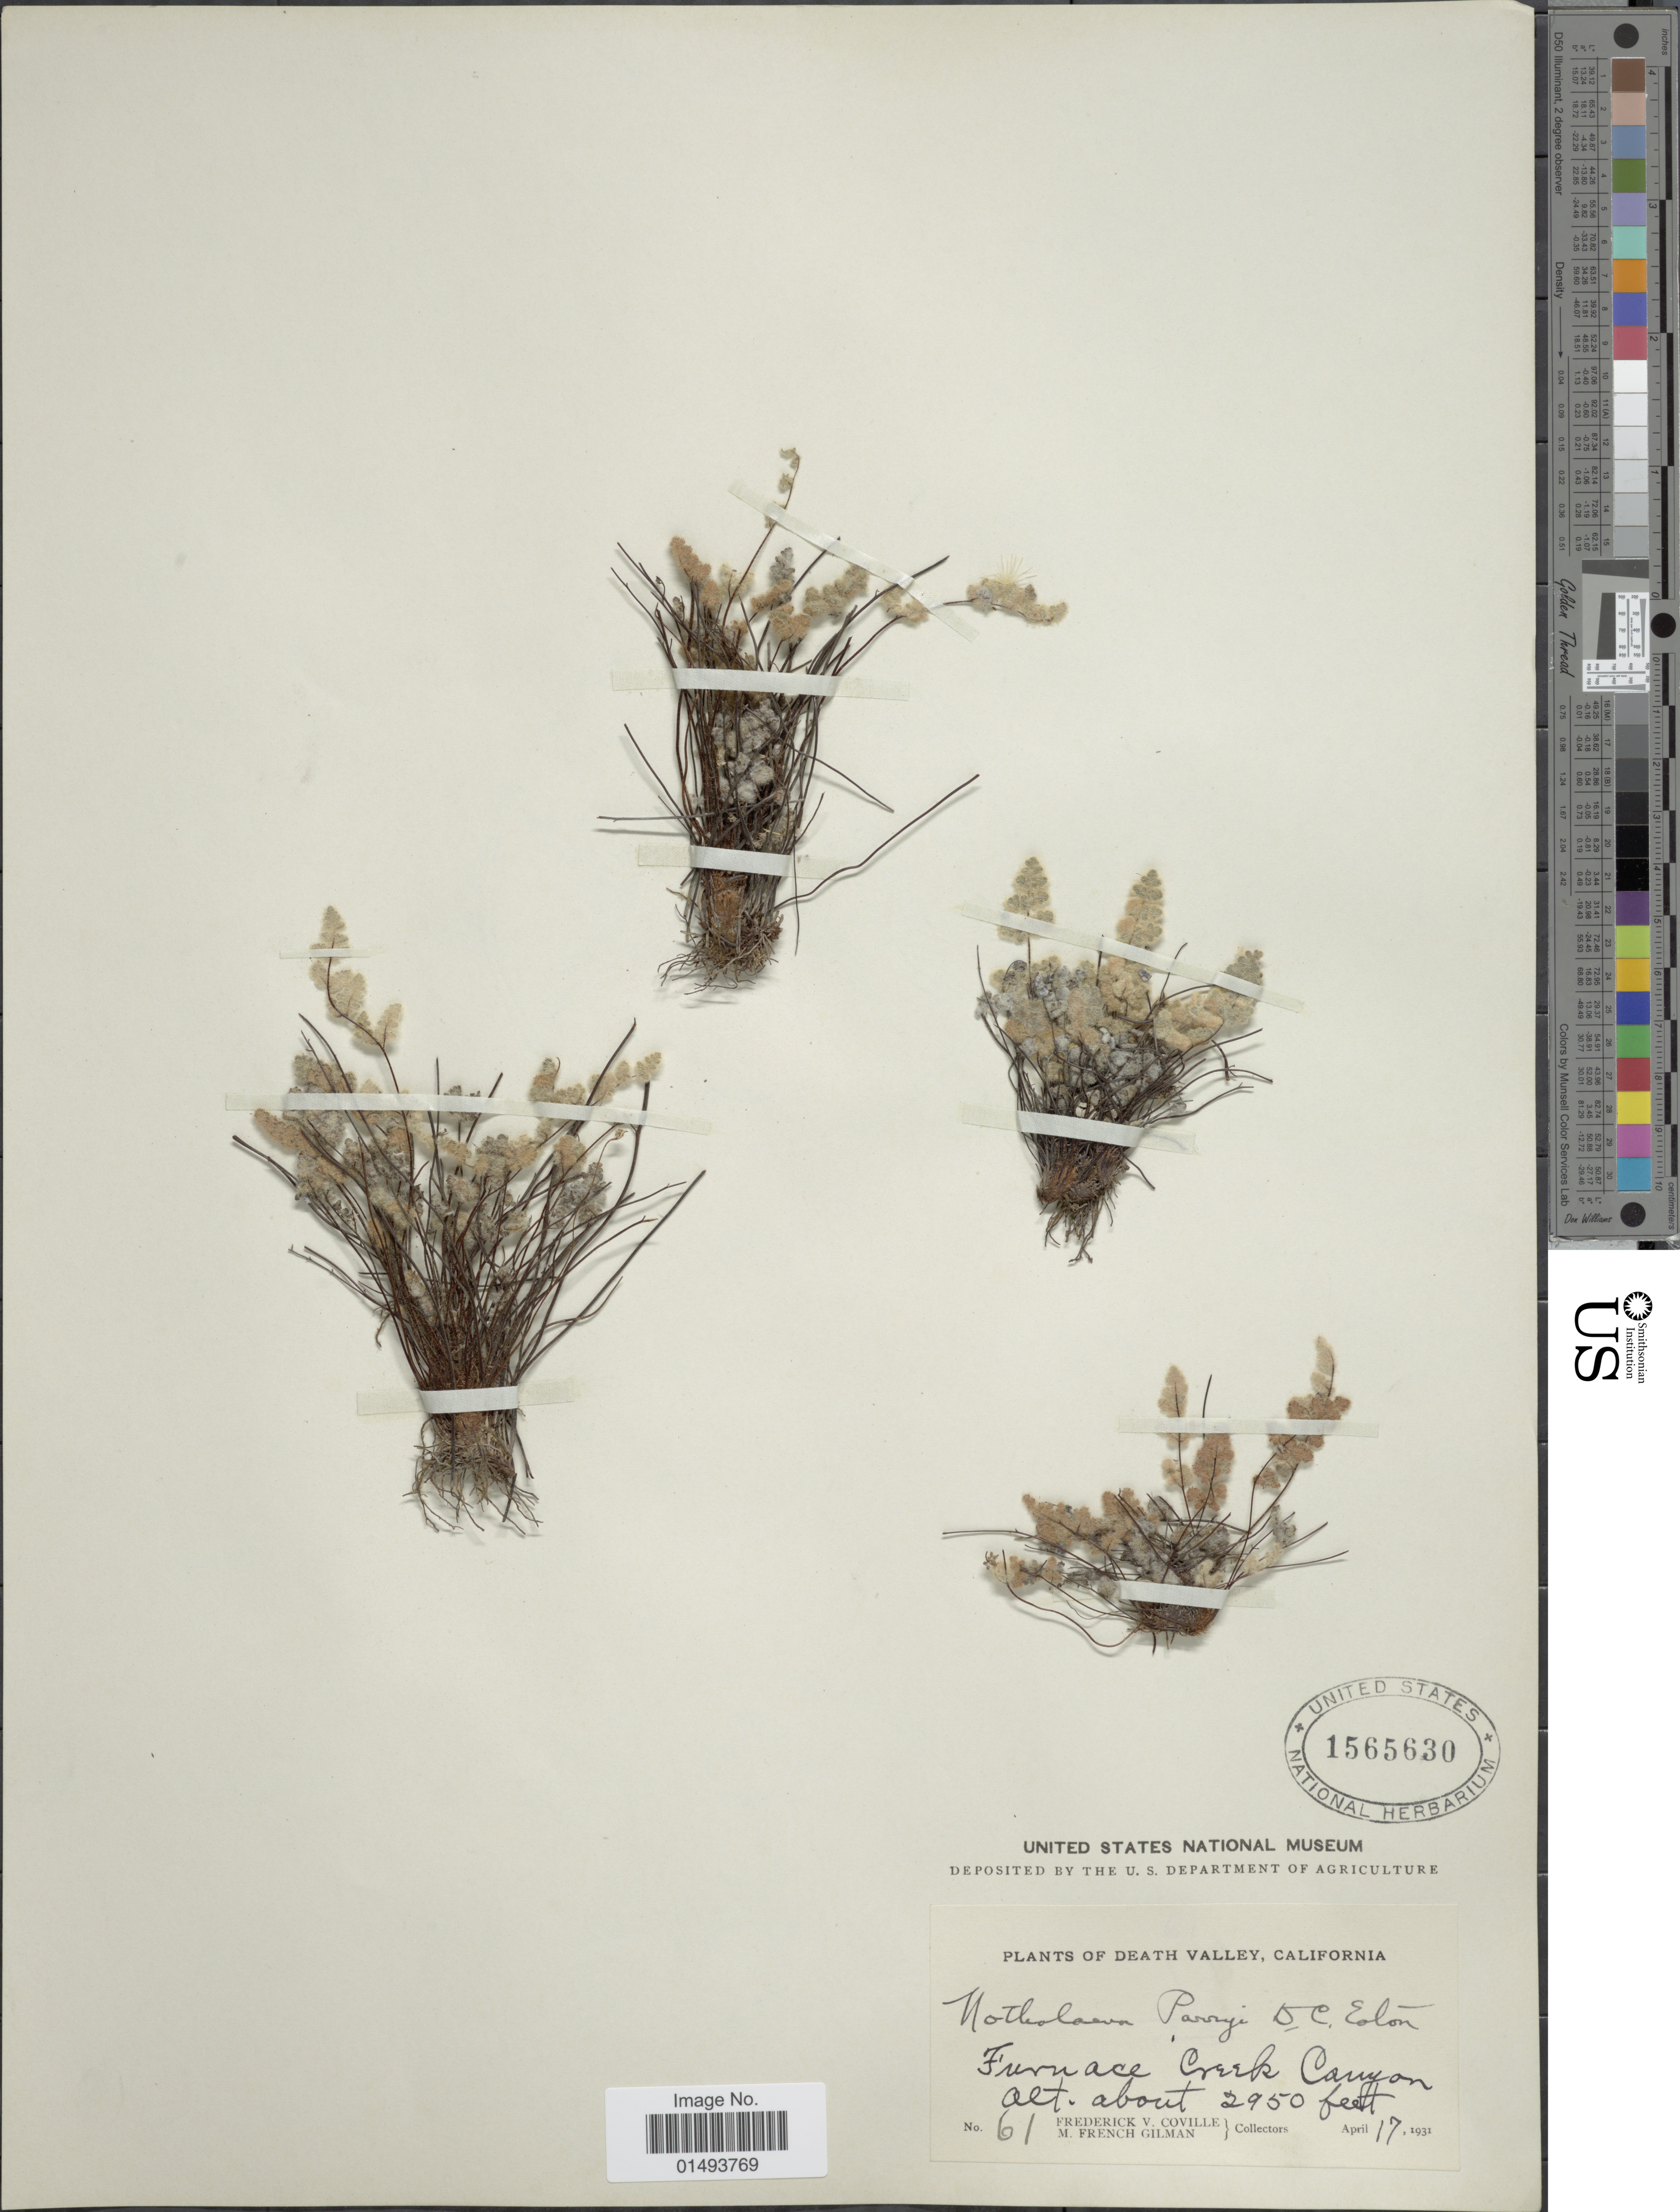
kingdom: Plantae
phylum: Tracheophyta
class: Polypodiopsida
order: Polypodiales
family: Pteridaceae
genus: Myriopteris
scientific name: Myriopteris parryi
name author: (D.C. Eaton) Grusz & Windham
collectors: F. V. Coville & M. F. Gilman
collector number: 61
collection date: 1931-04-17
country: United States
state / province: California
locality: Plants of Death Valley, Furnace Creek Canyon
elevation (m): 899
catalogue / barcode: US 1565630